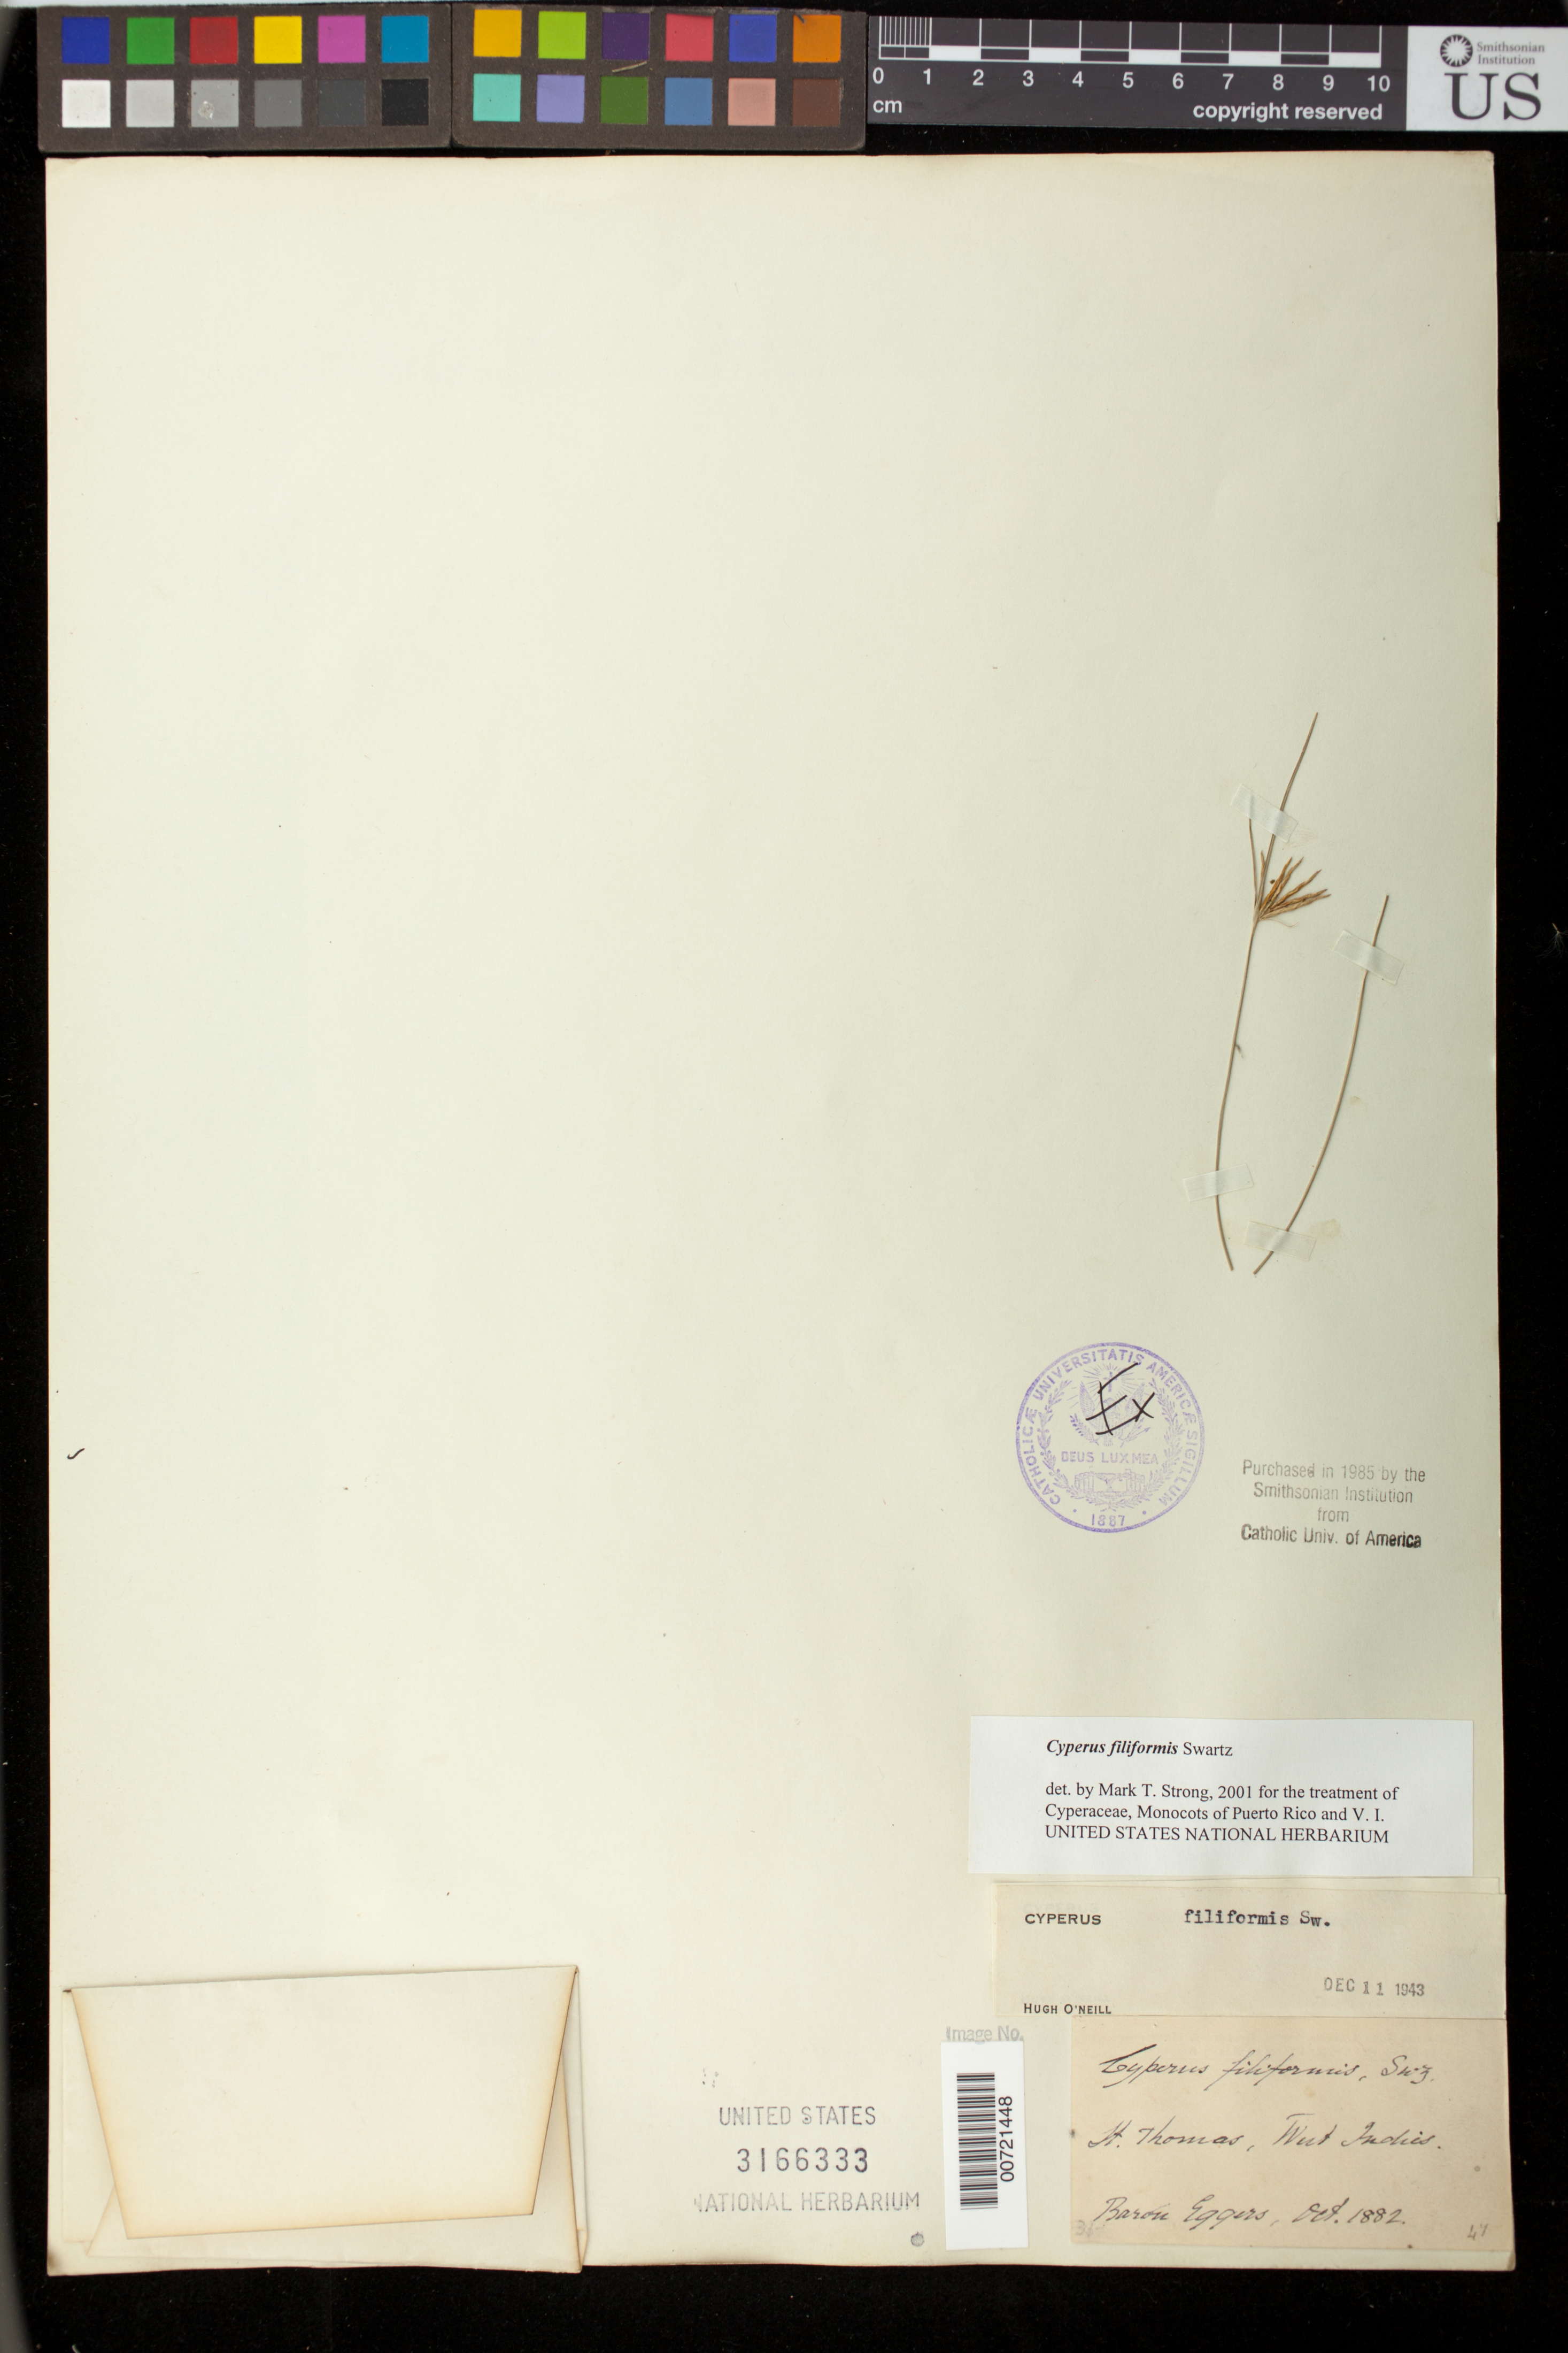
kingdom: Plantae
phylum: Tracheophyta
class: Liliopsida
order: Poales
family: Cyperaceae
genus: Cyperus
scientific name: Cyperus filiformis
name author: Sw.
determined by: Strong, M. T., (US), Smithsonian Institution - National Museum of Natural History (UNITED STATES)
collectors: H. F. A. von Eggers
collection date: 1882-10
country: U.S. Virgin Islands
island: St. Thomas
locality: St. Thomas.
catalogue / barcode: US 3166333